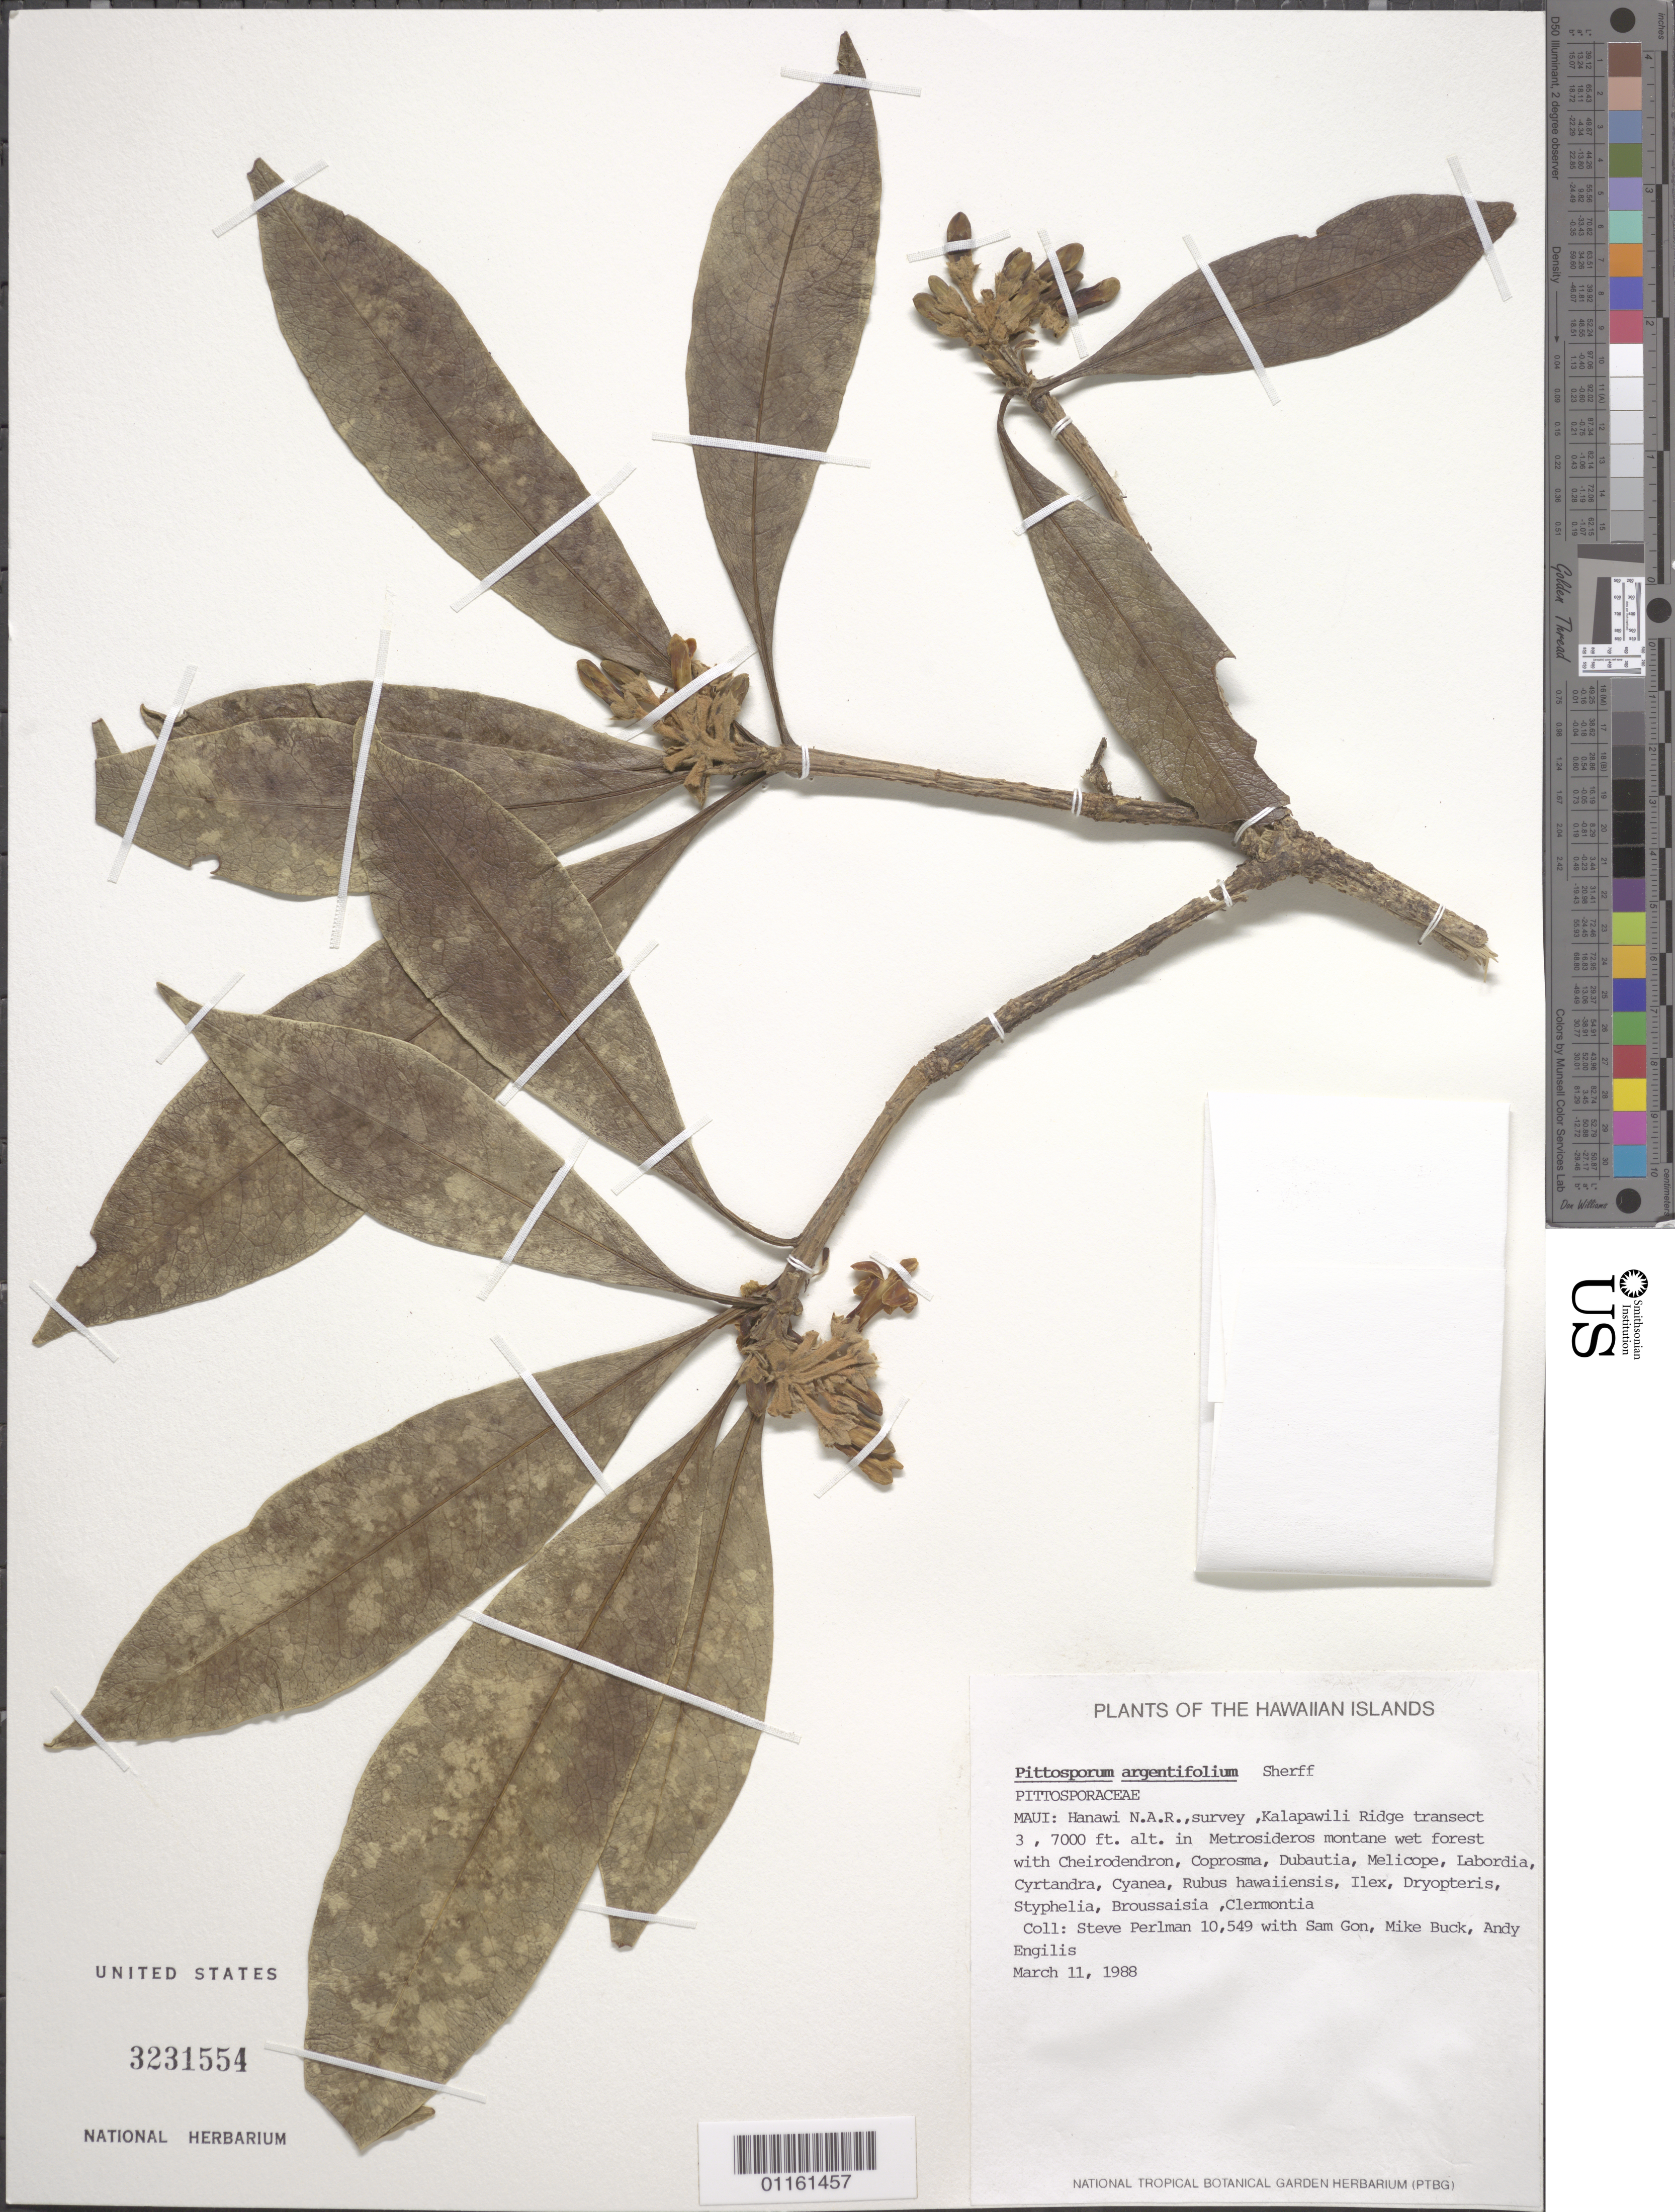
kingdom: Plantae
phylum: Tracheophyta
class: Magnoliopsida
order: Apiales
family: Pittosporaceae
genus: Pittosporum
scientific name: Pittosporum argentifolium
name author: Sherff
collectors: S. P. Perlman, S. Gon, M. Buck & A. Engilis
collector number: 10.549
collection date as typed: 11 Mar 1988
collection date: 1988-03-11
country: United States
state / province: Hawaii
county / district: Maui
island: Maui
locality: Maui: Hanawi N.A.R. Survey, Kalapawili Ridge transect 3,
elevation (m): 2134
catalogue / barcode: US 3231554